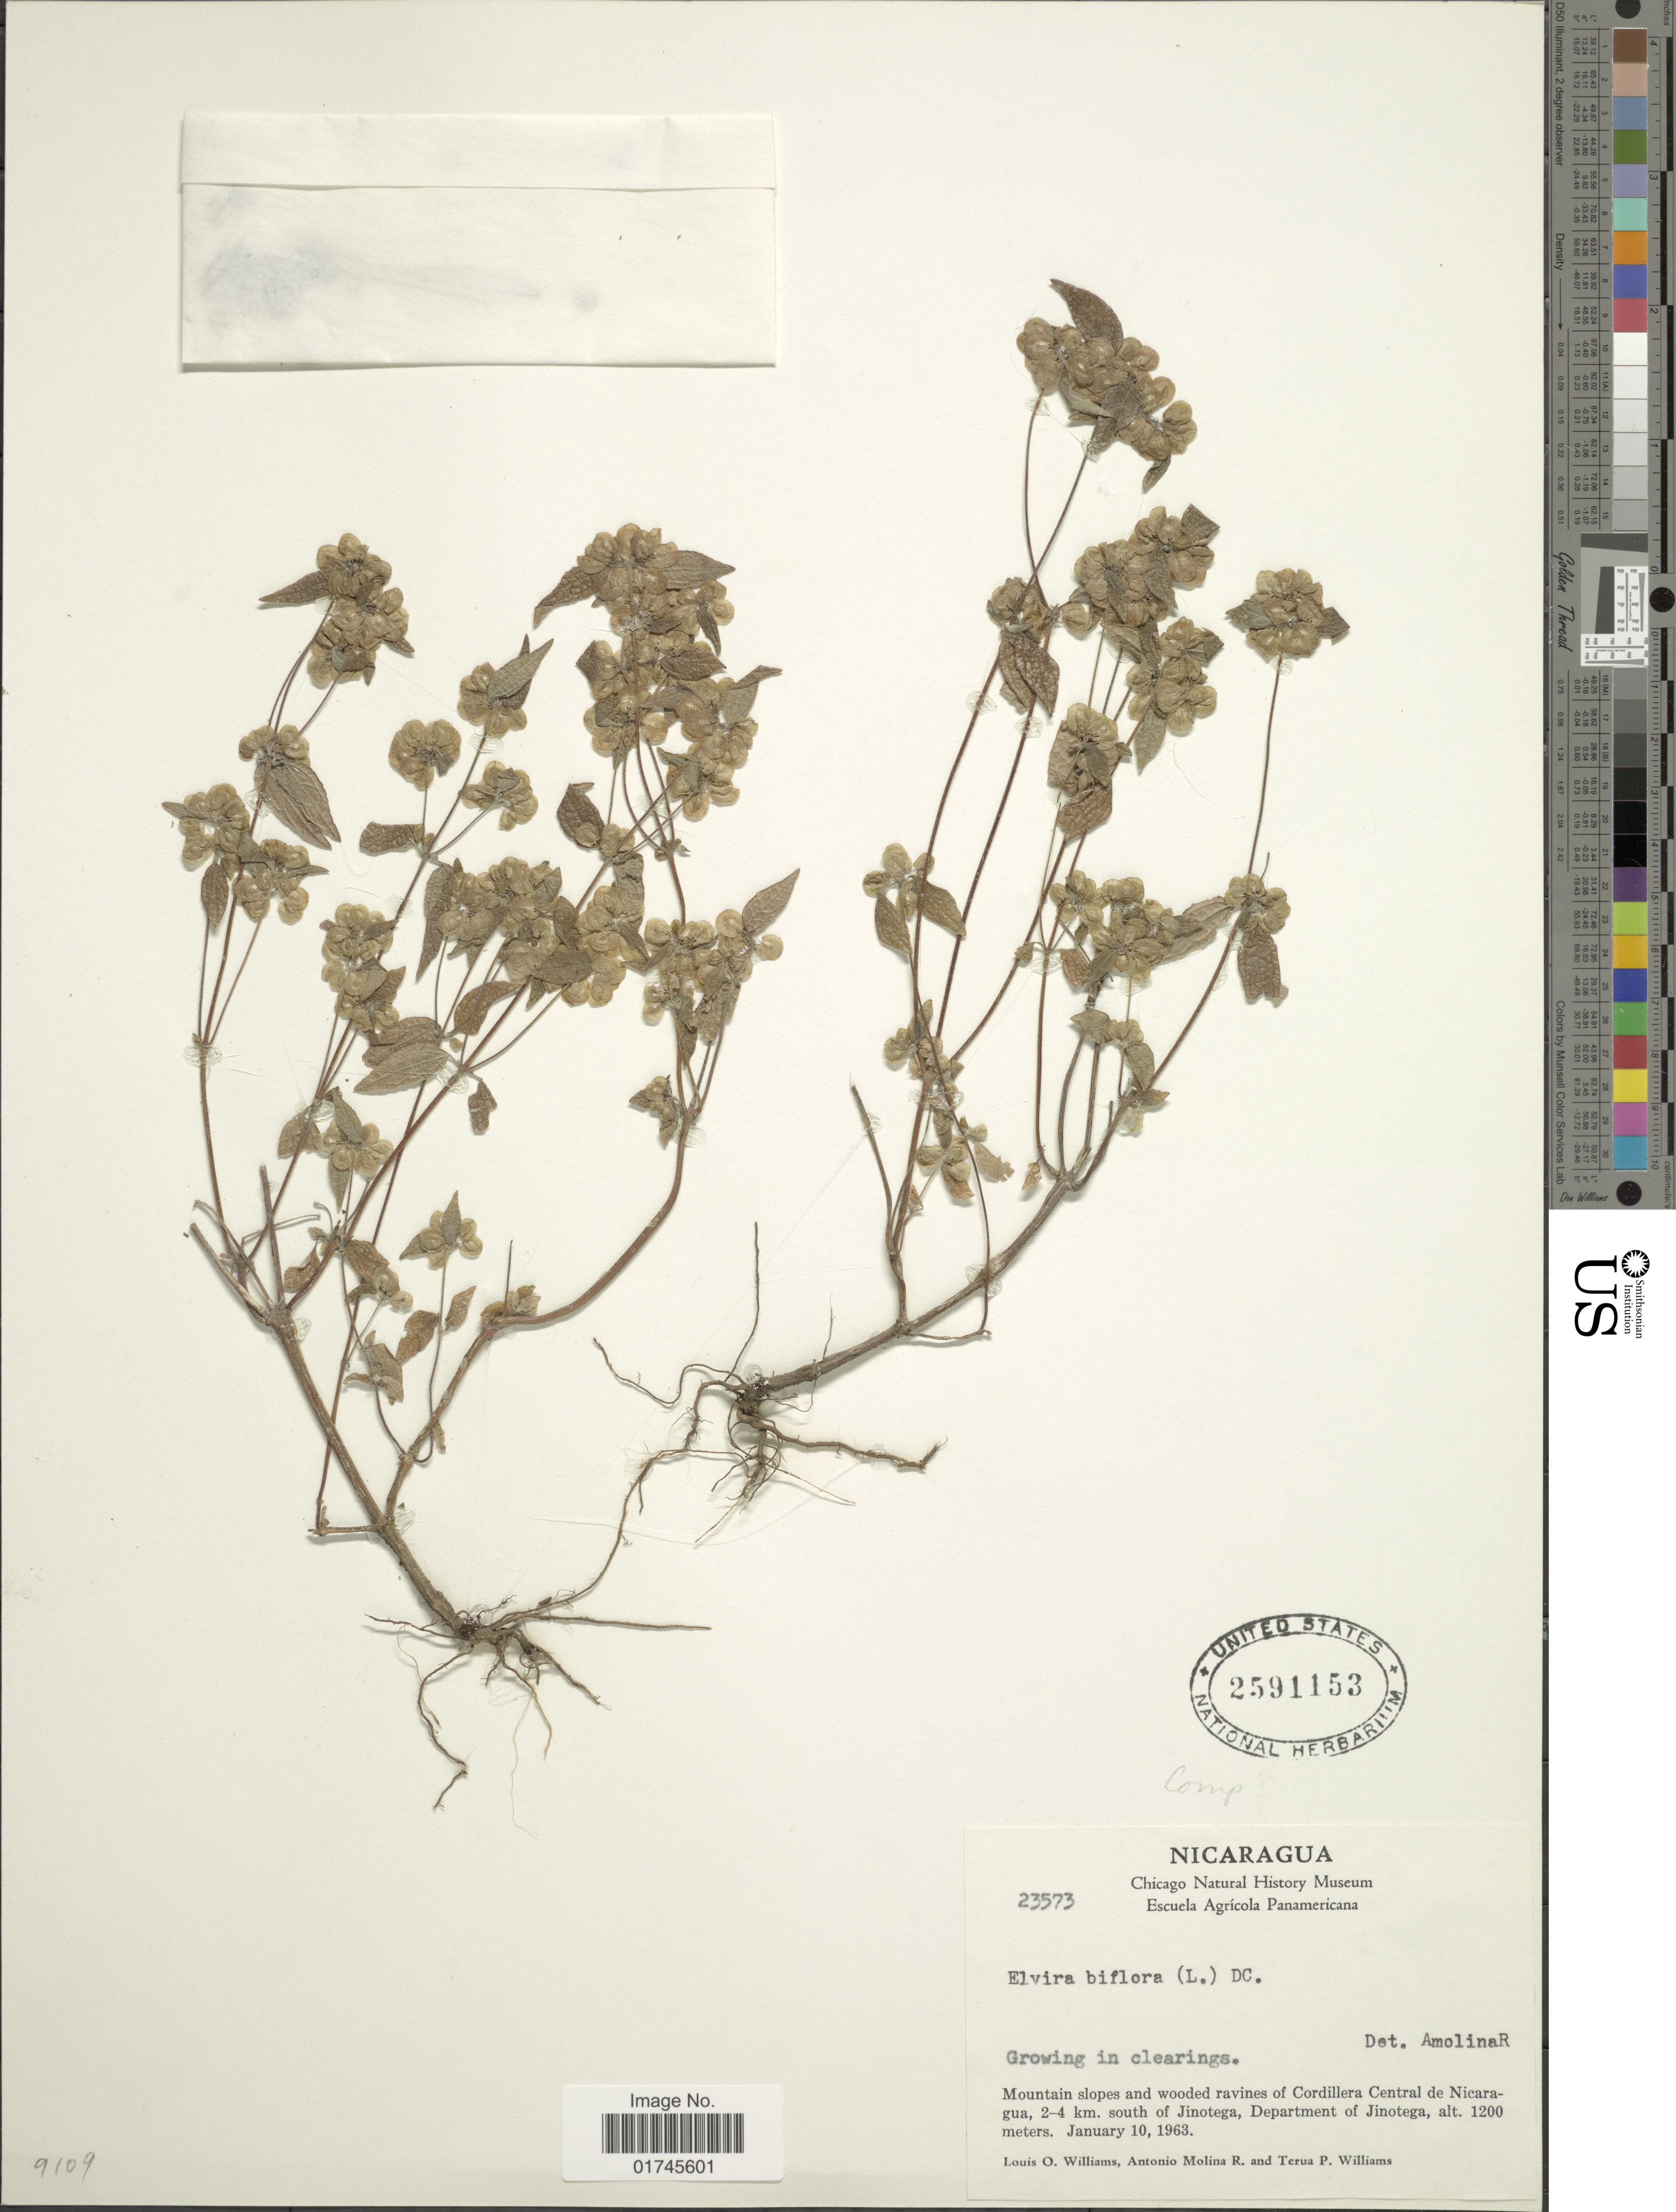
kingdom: Plantae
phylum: Tracheophyta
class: Magnoliopsida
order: Asterales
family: Asteraceae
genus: Delilia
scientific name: Delilia biflora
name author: (L.) Kuntze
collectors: L. O. Williams, A. Molina R. & T. P. Williams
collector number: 23573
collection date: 1963-01-10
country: Nicaragua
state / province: Jinotega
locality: Mountain slopes and wooded ravines of Cordillera Central de Nicaragua, 2-4 km south of Jinotega, Department of Jinotega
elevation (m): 1200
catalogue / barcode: US 2591153